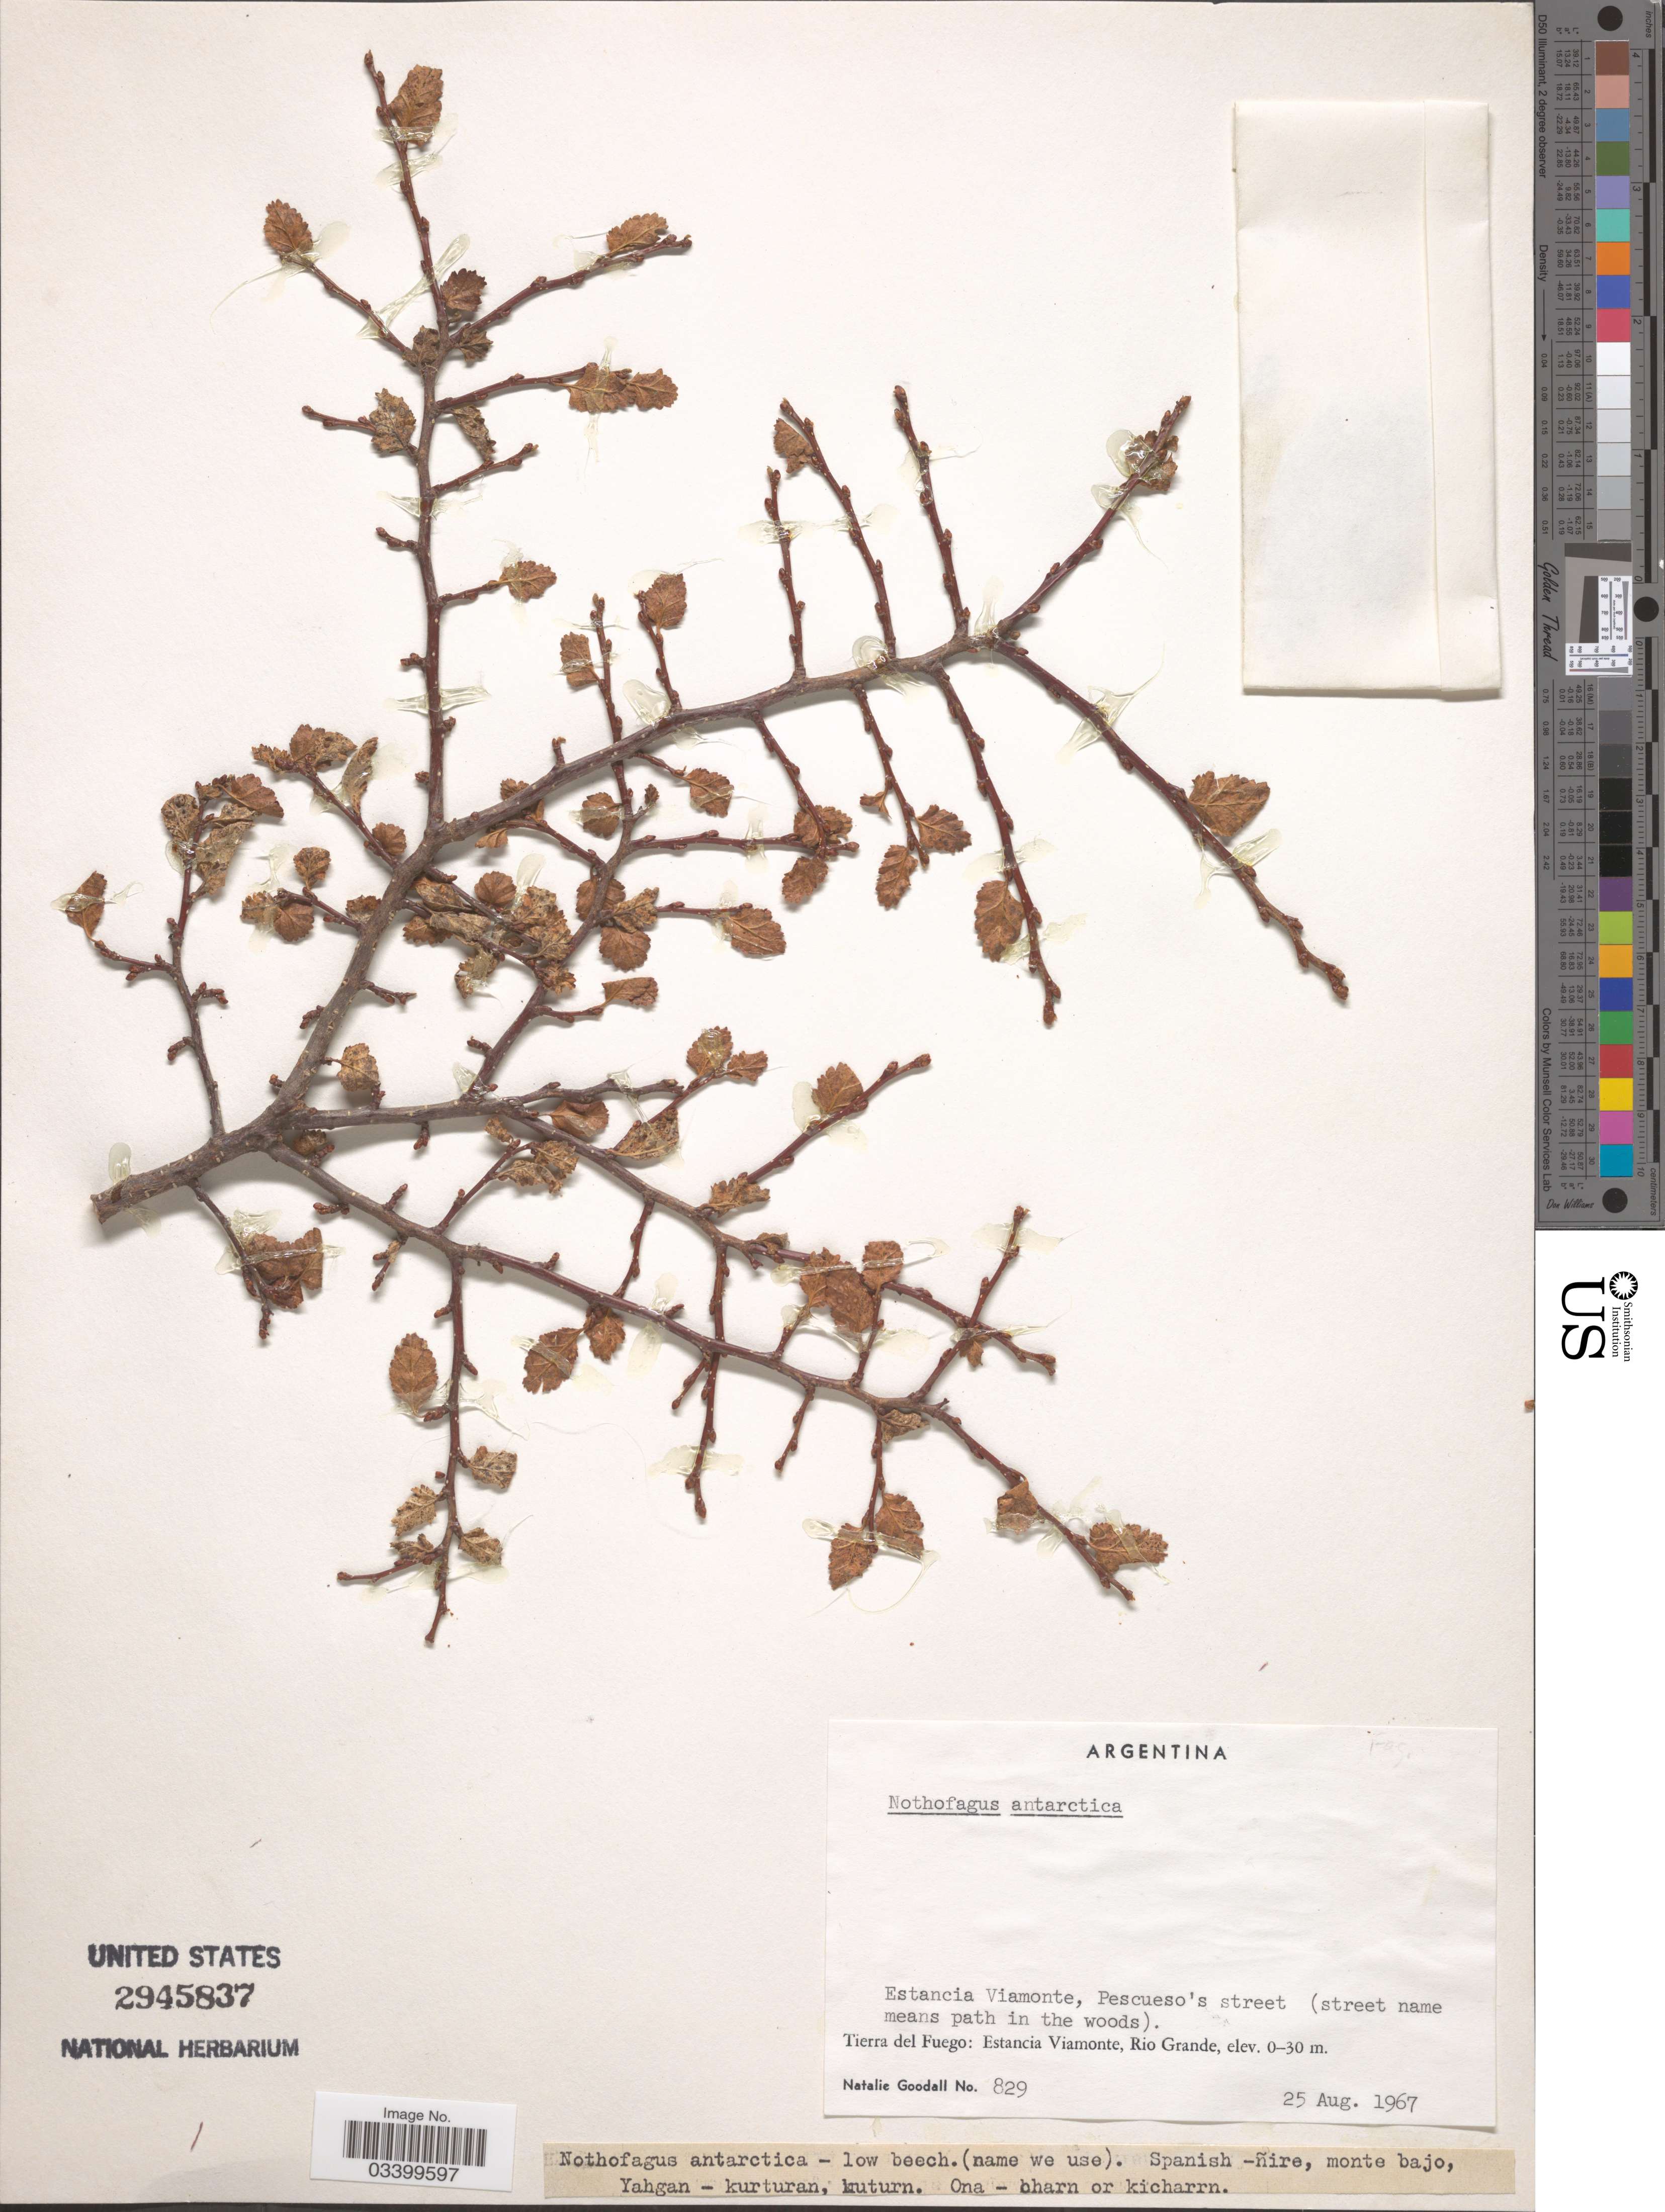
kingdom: Plantae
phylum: Tracheophyta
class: Magnoliopsida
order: Fagales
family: Nothofagaceae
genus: Nothofagus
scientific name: Nothofagus antarctica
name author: (G. Forst.) Oerst.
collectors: N. Goodall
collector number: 829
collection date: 1967-08-25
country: Argentina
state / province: Tierra del Fuego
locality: Estancia Viamonte, Pescueso's street. Estancia Viamonte, Rio Grande.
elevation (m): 0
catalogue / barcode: US 2945837